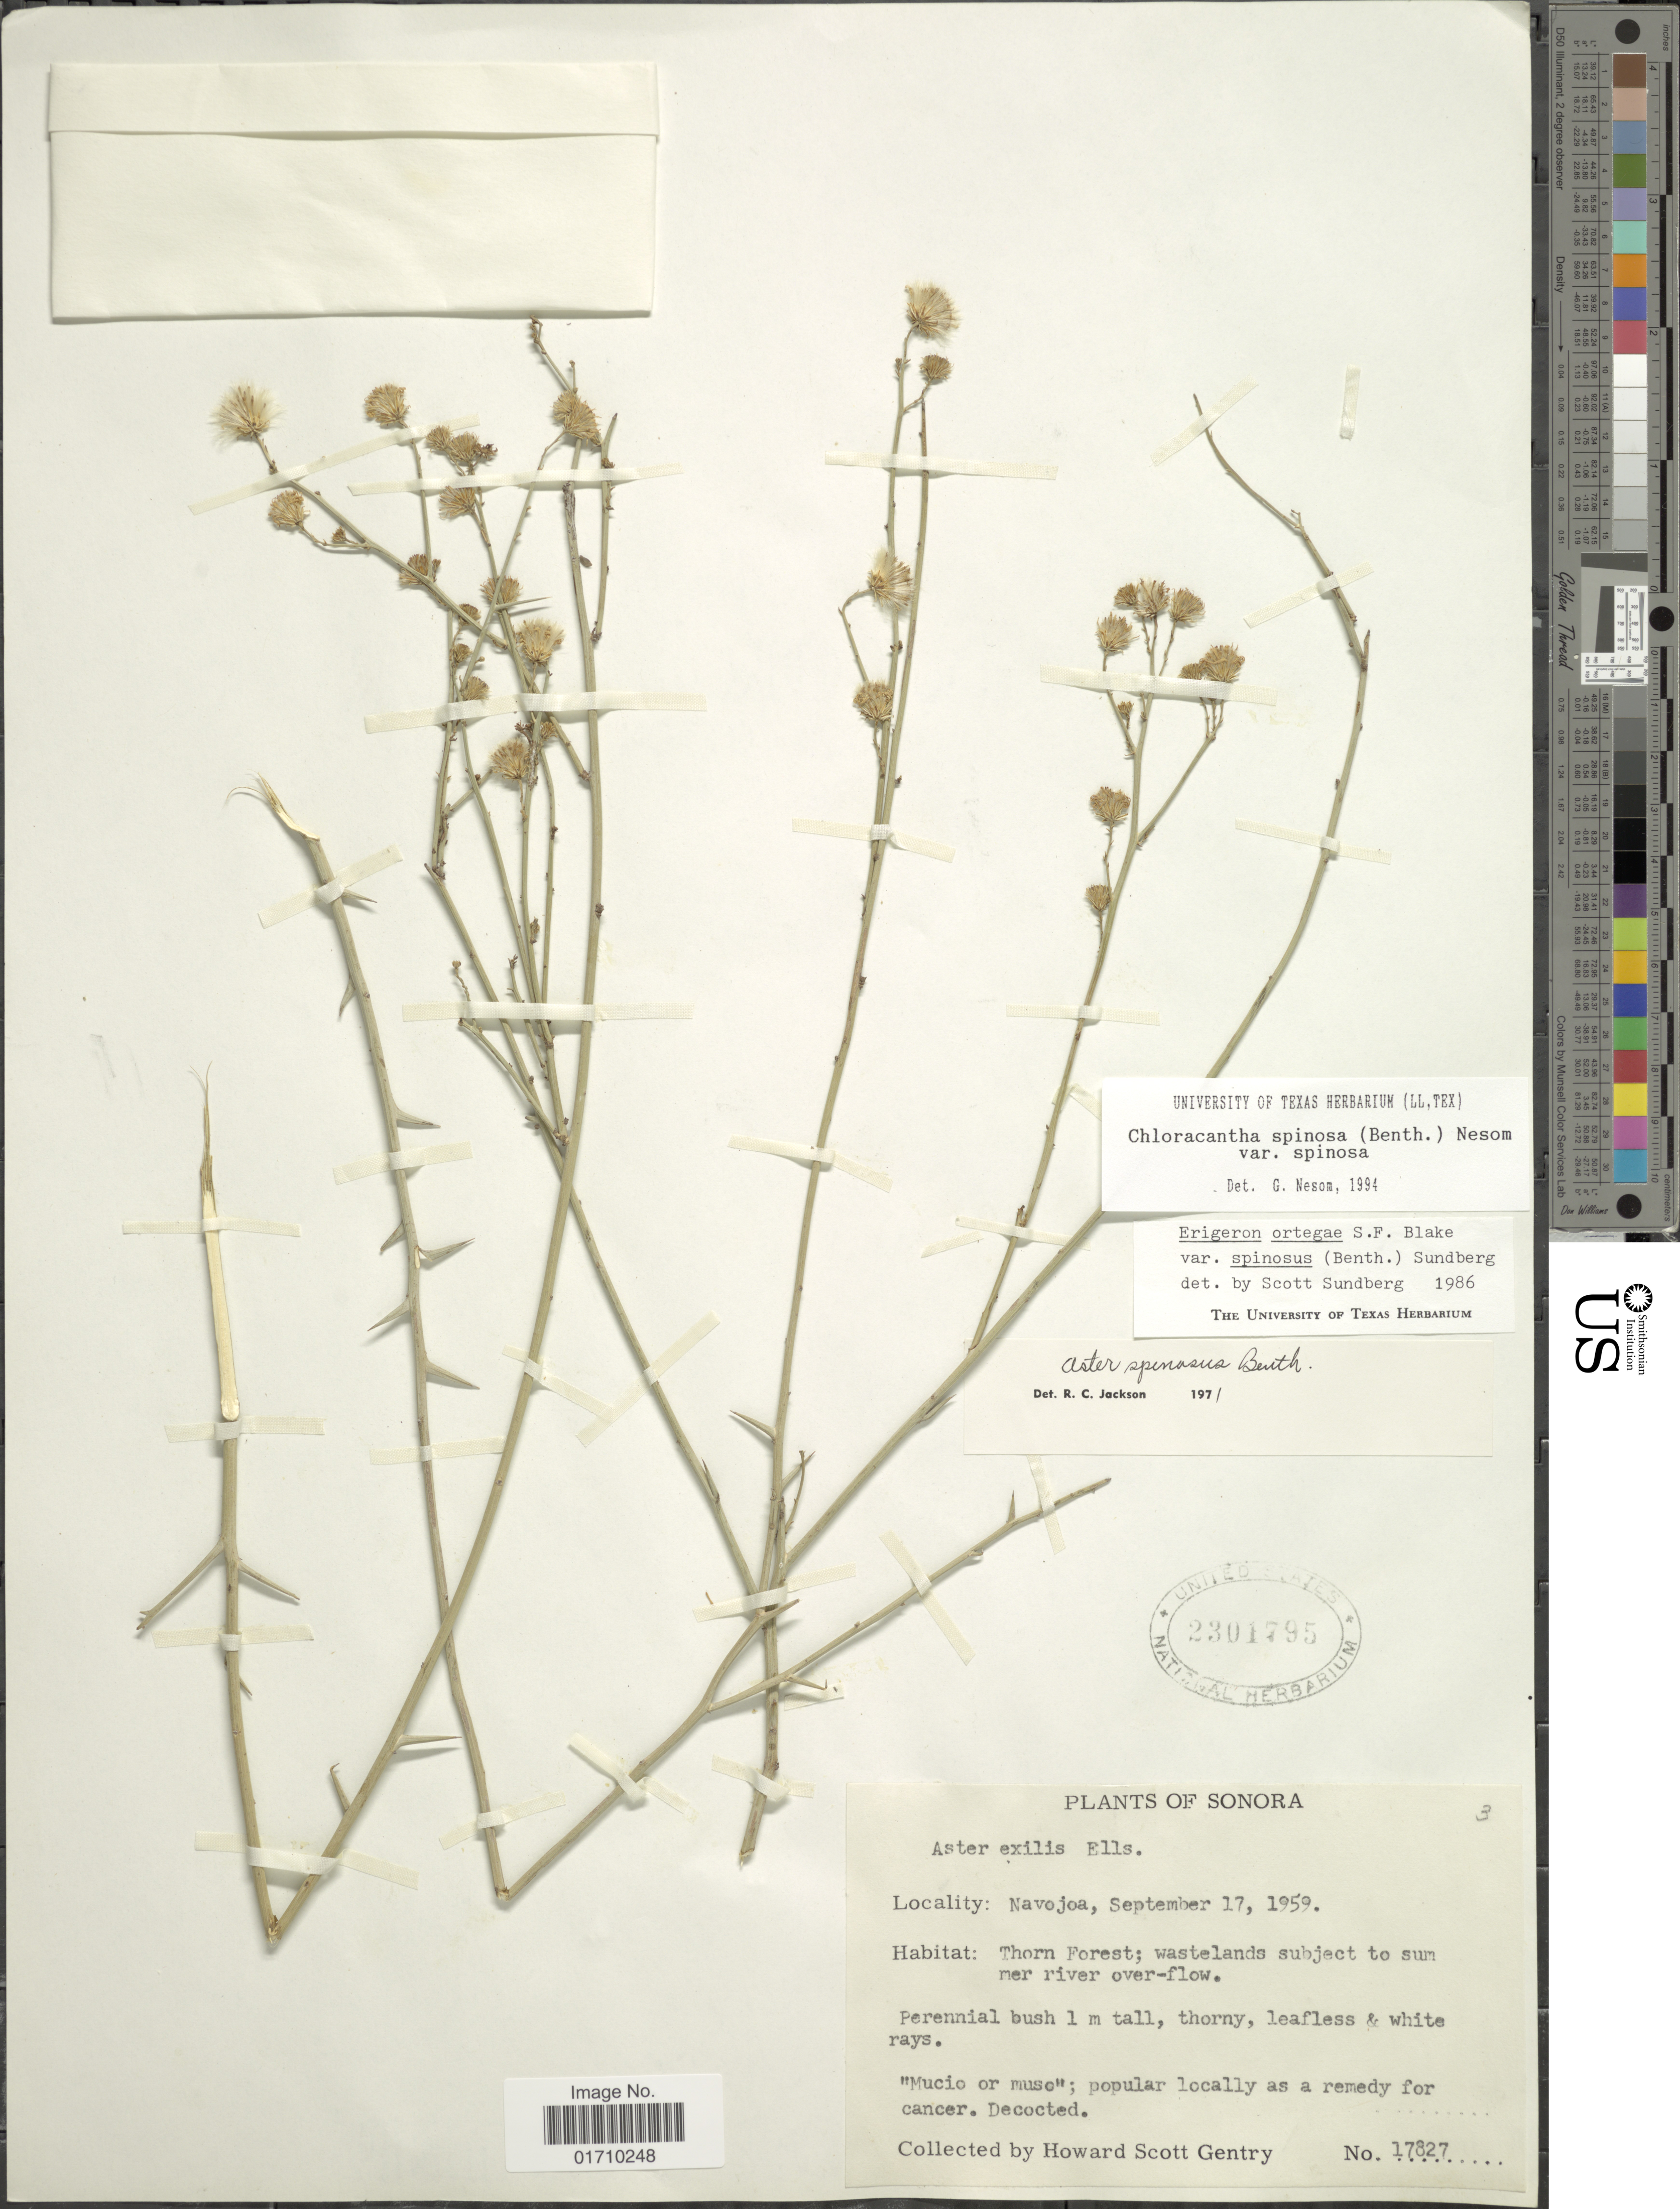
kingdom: Plantae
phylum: Tracheophyta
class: Magnoliopsida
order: Asterales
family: Asteraceae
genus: Chloracantha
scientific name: Chloracantha spinosa var. spinosa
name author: (Benth.) G.L. Nesom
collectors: H. S. Gentry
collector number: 17827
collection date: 1959-09-17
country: Mexico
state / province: Sonora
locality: Navojoa, Thorn Forest; wastelands subjects to summer river over-flow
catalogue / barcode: US 2301795